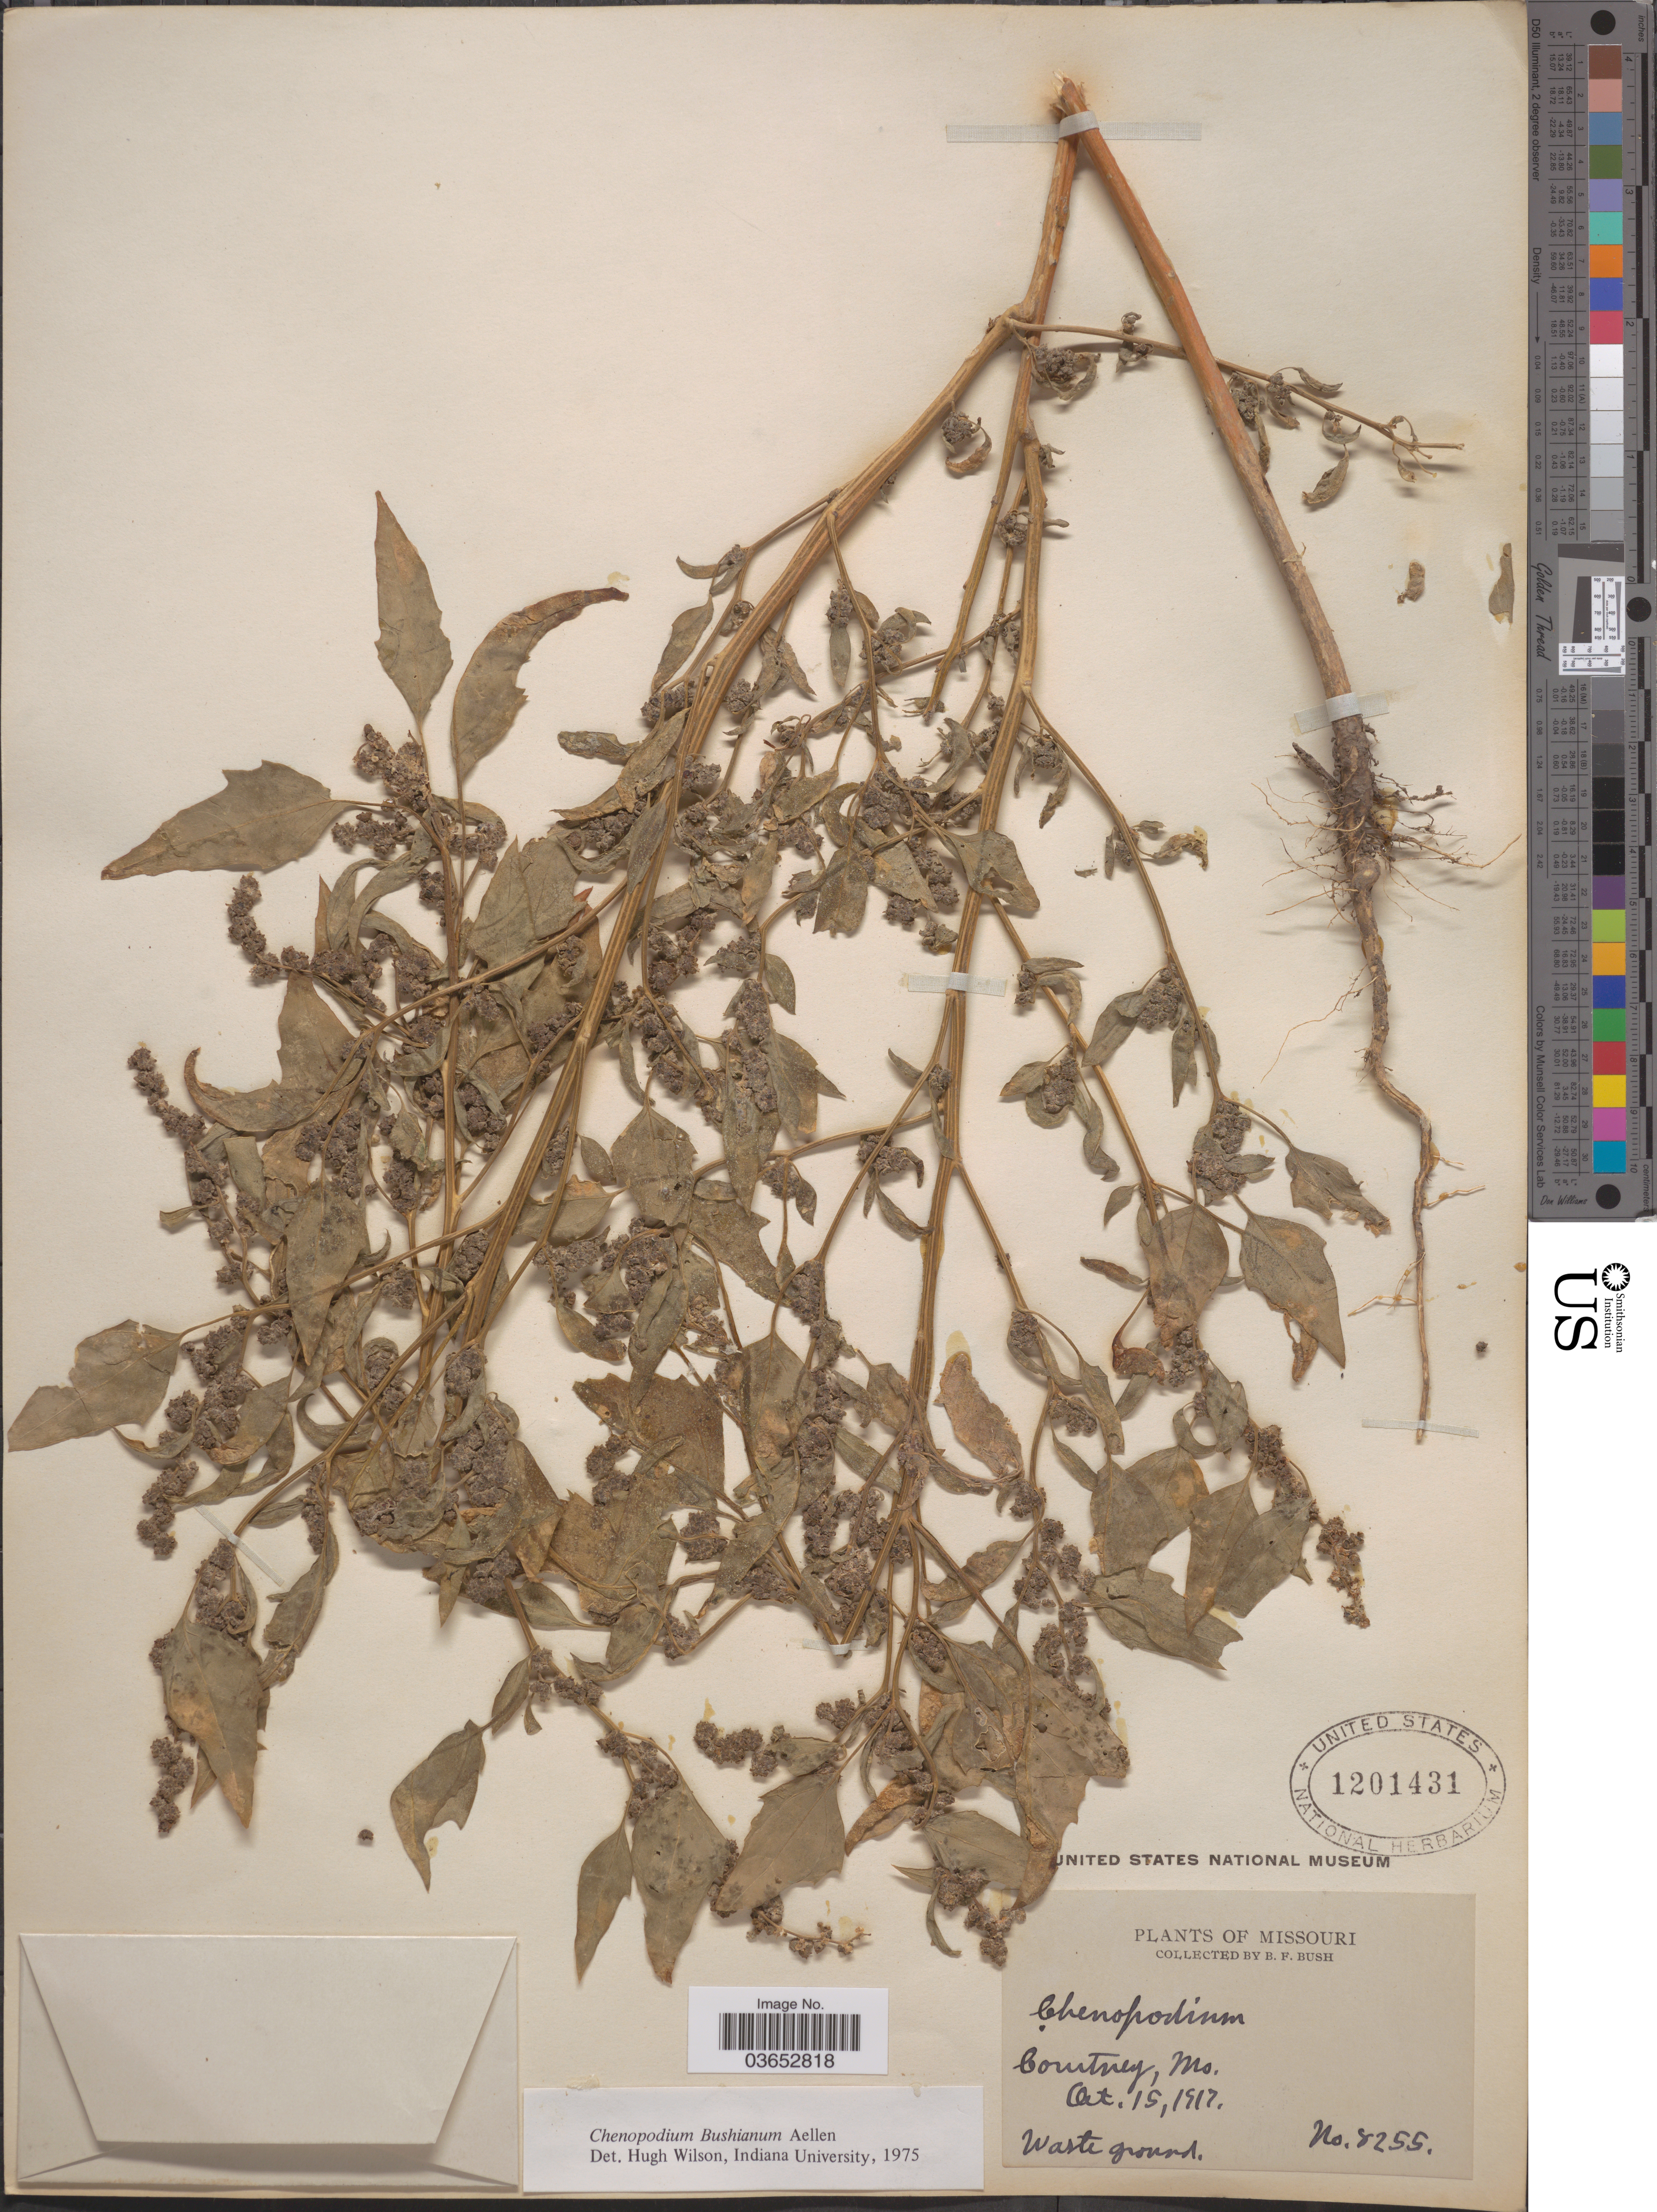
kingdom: Plantae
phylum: Tracheophyta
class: Magnoliopsida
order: Caryophyllales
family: Amaranthaceae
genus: Chenopodium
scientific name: Chenopodium bushianum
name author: Aellen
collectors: B. F. Bush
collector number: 8255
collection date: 1917-10-15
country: United States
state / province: Missouri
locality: Courtney.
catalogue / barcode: US 1201431